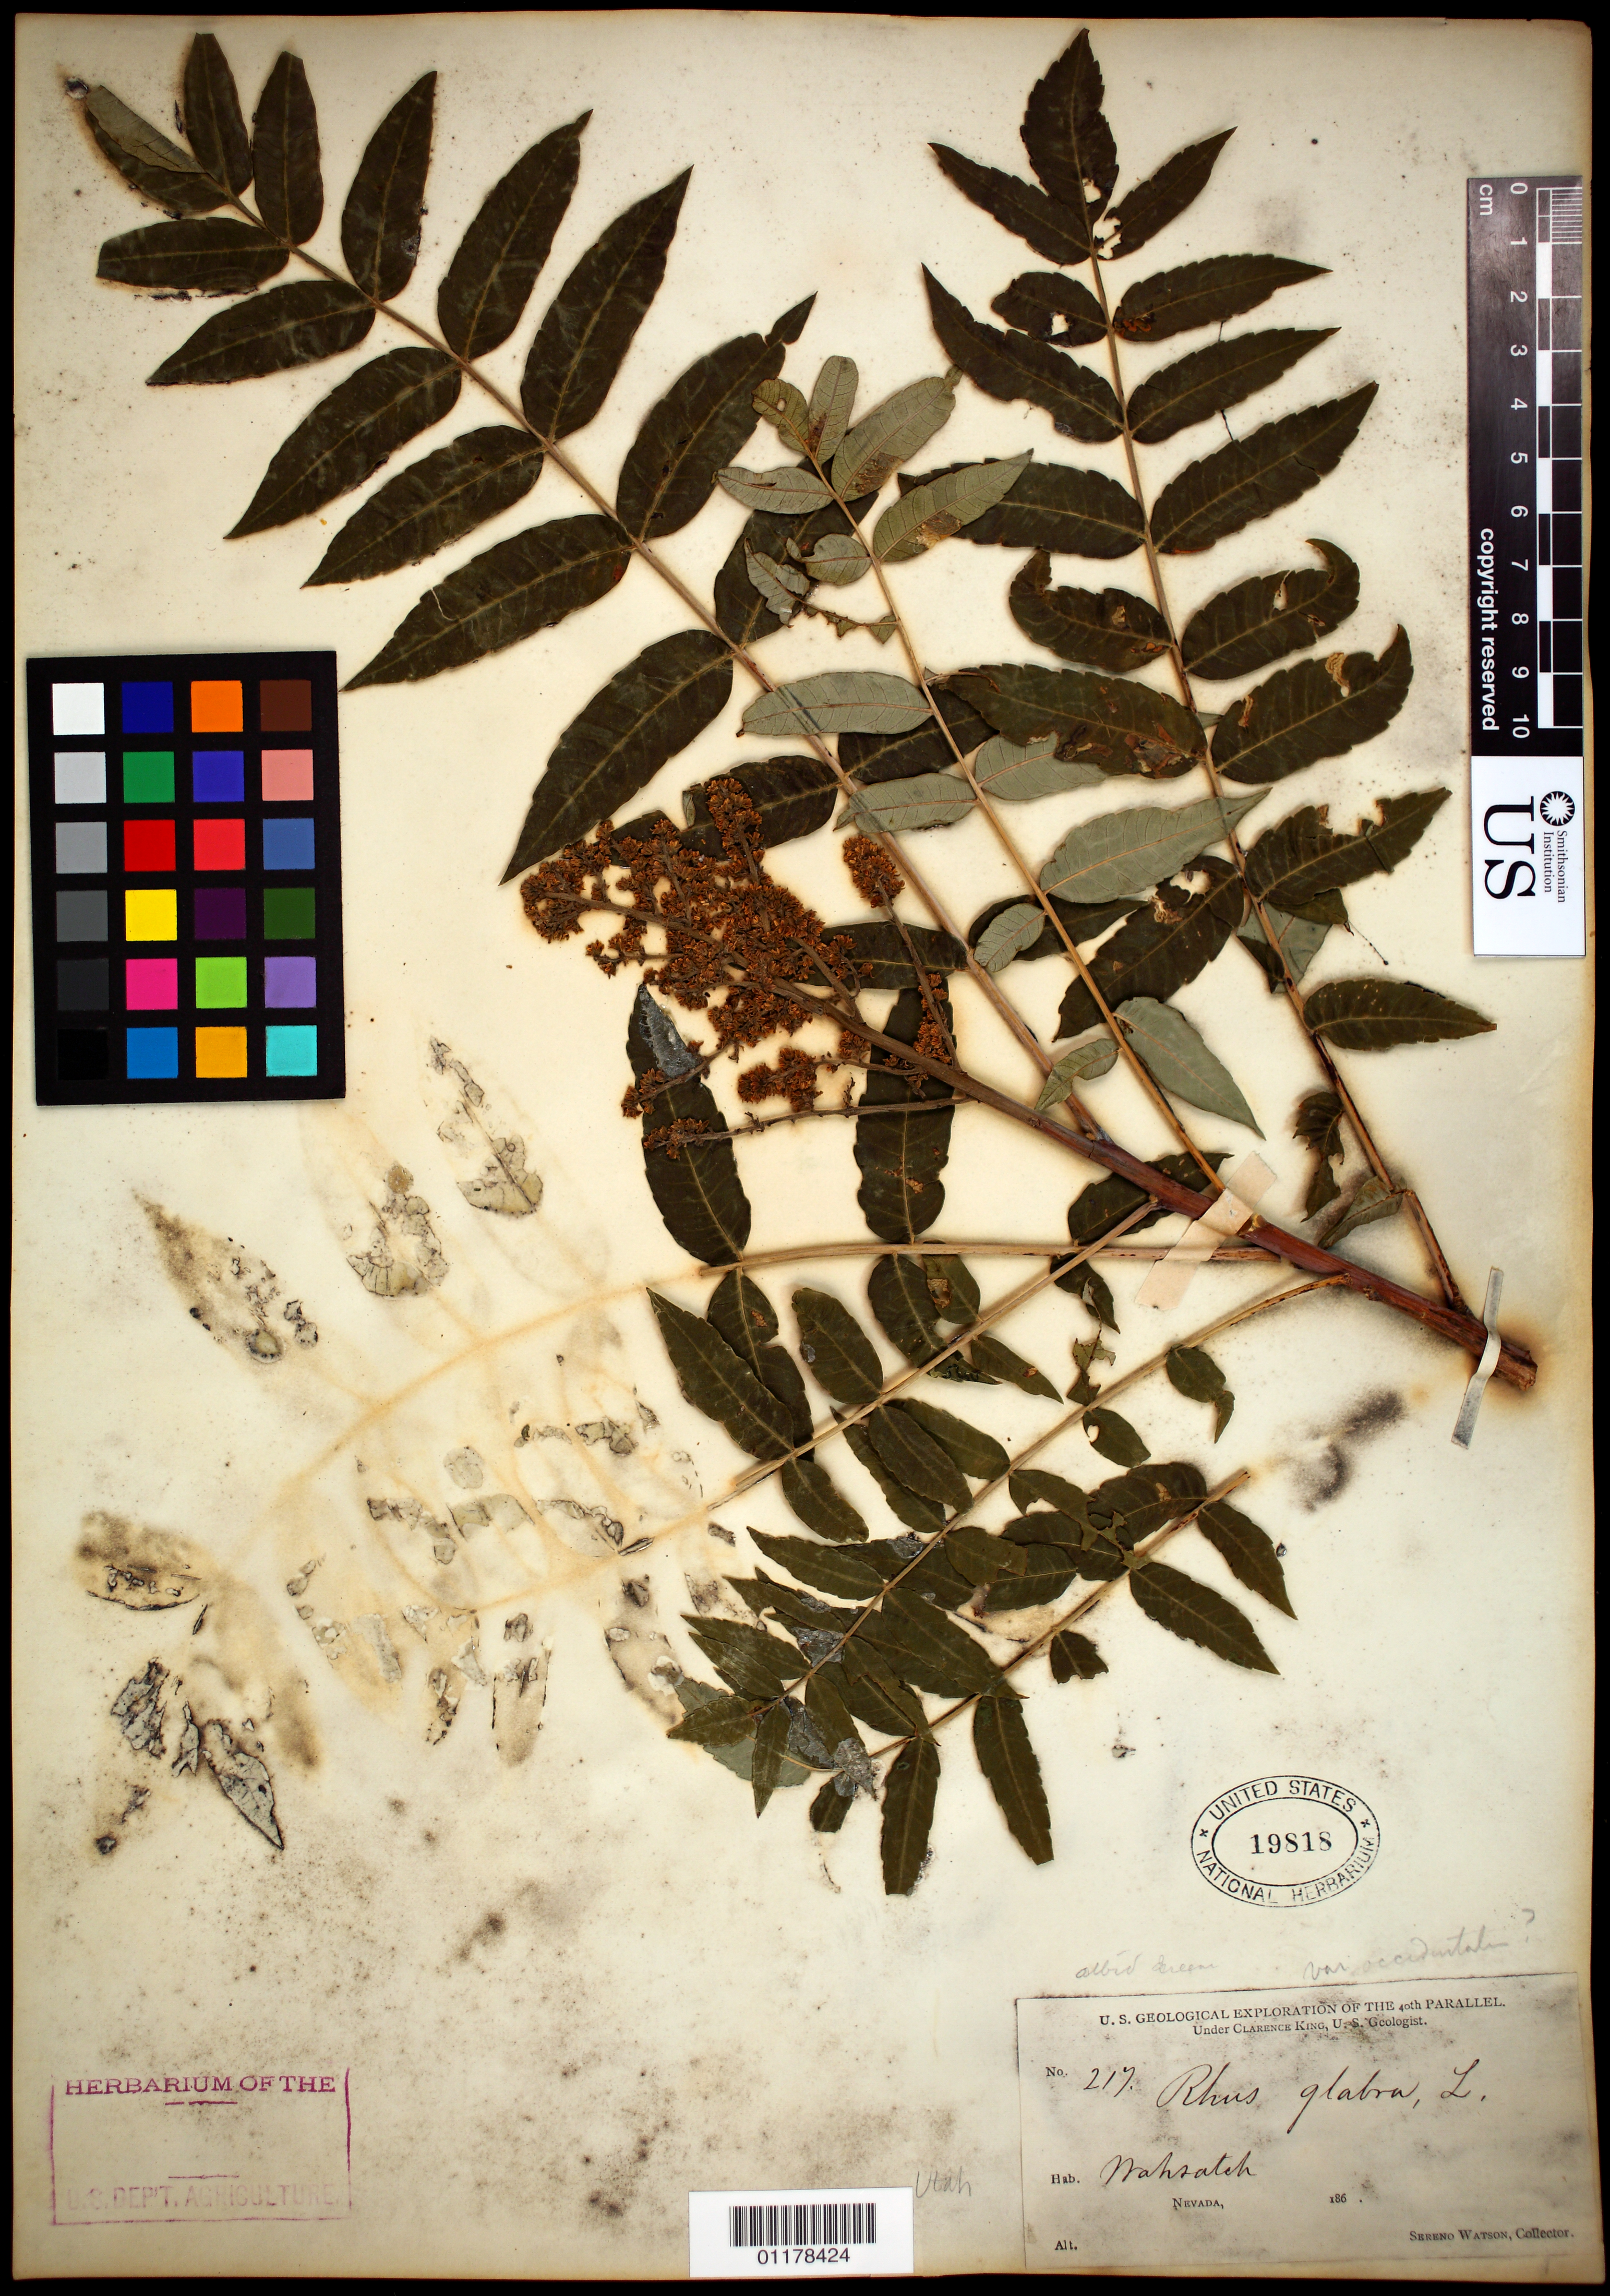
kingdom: Plantae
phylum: Tracheophyta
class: Magnoliopsida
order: Sapindales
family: Anacardiaceae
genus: Rhus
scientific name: Rhus glabra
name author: L.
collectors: S. Watson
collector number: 217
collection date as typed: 186-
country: United States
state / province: Nevada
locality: Wahsatch.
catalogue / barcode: US 19818